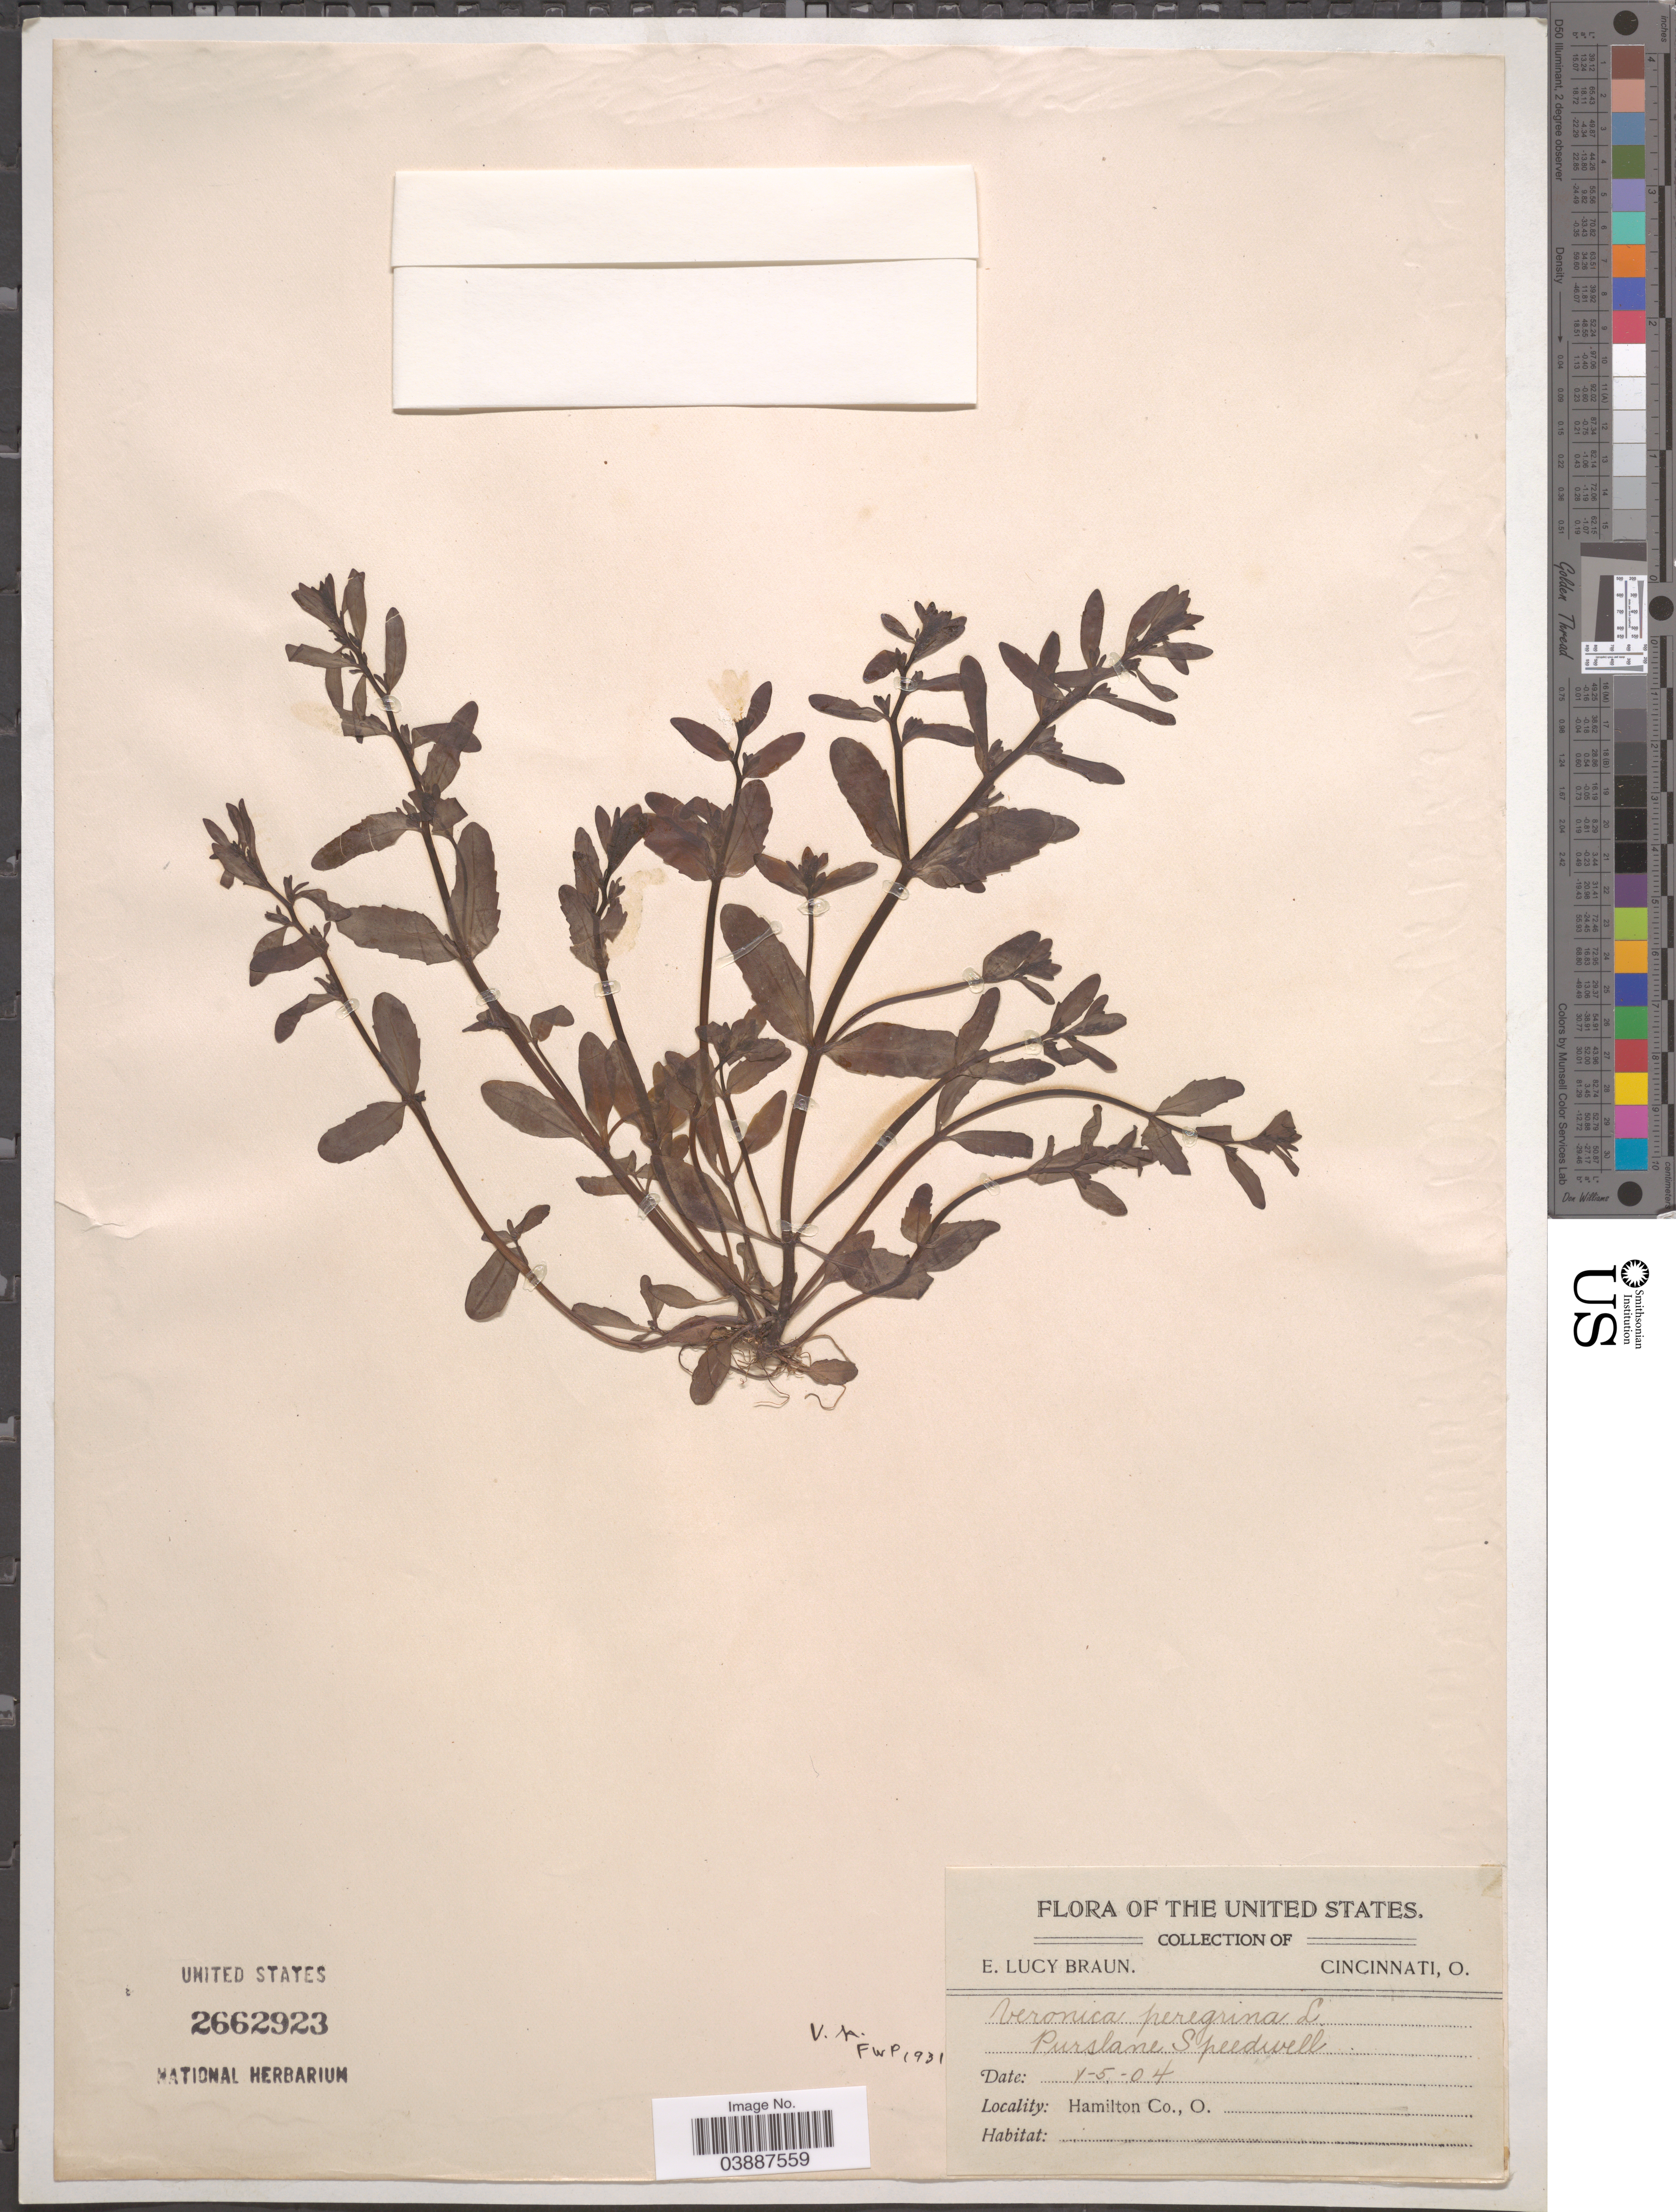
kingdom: Plantae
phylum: Tracheophyta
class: Magnoliopsida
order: Lamiales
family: Plantaginaceae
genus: Veronica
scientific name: Veronica peregrina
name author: L.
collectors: E. L. Braun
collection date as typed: Transcribed d/m/y: 5/5/4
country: United States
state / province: Ohio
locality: Hamilton Co.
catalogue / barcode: US 2662923